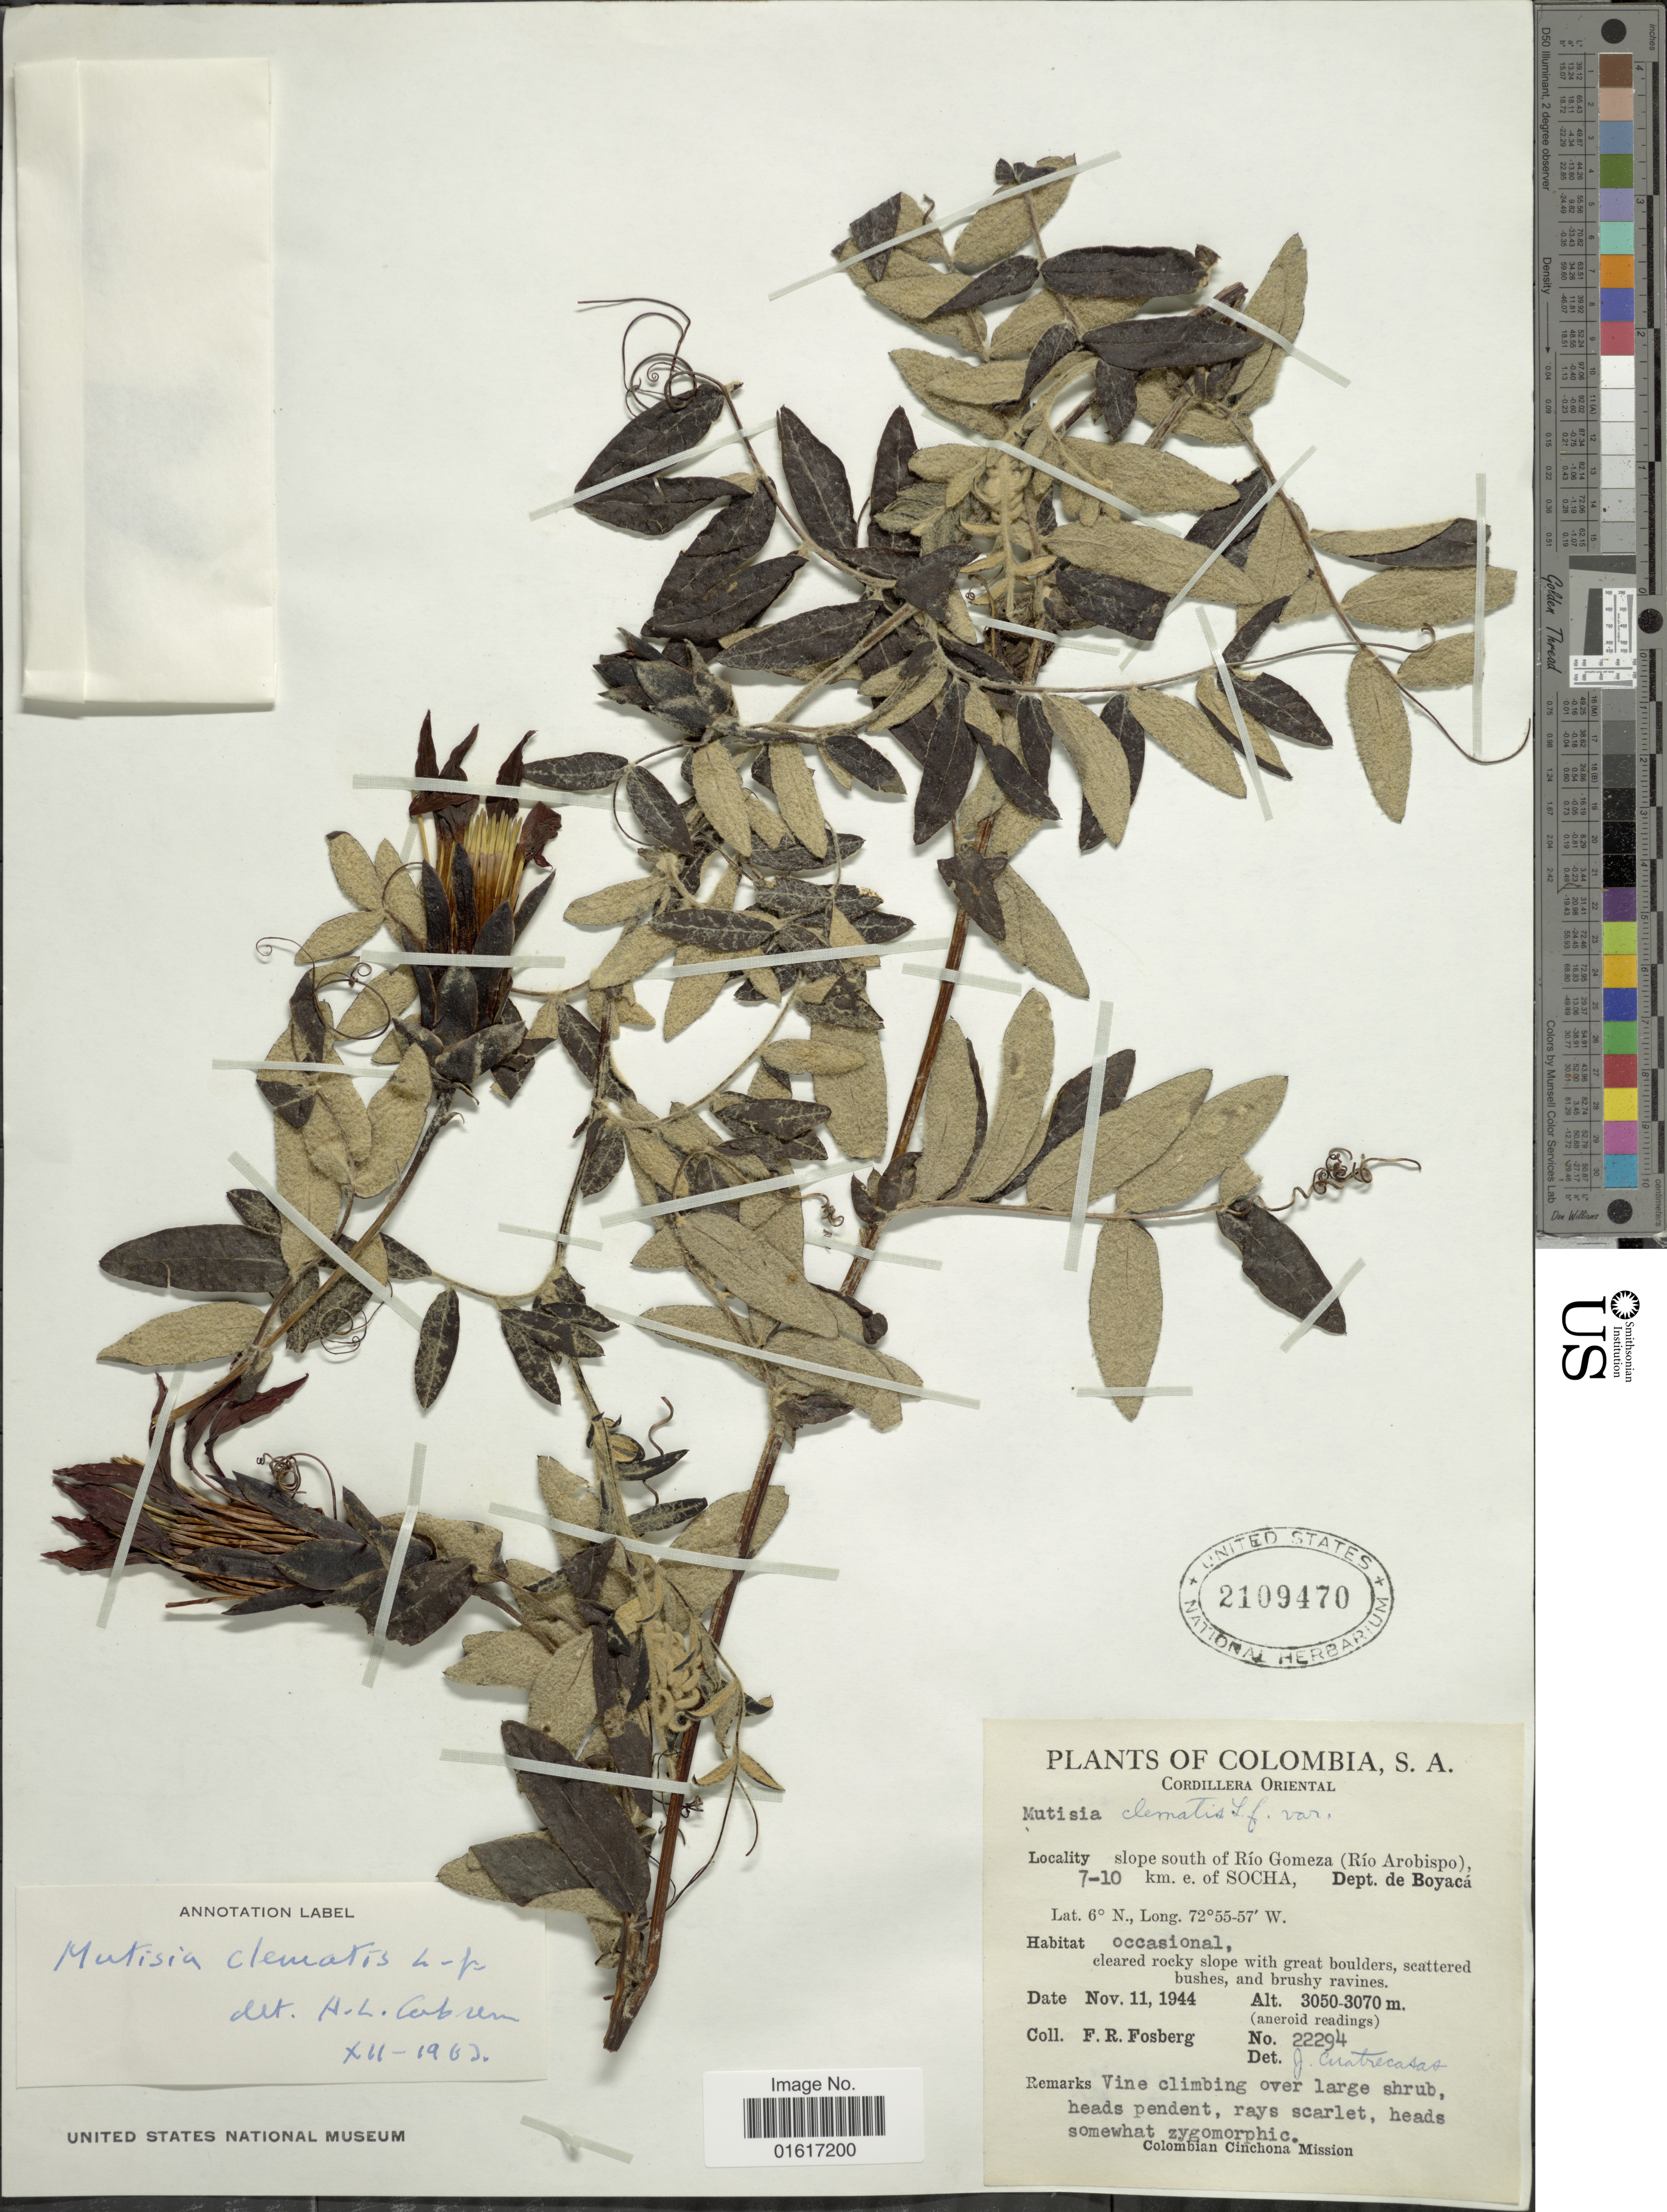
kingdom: Plantae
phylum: Tracheophyta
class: Magnoliopsida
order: Asterales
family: Asteraceae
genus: Mutisia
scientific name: Mutisia clematis var. clematis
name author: L. f.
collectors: F. R. Fosberg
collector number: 22294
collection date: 1944-11-11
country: Colombia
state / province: Boyacá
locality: Cordillera Oriental. slope south of Río Gomeza (Río Arobispo), 7-10 km. e. of Socha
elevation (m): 3050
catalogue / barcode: US 2109470